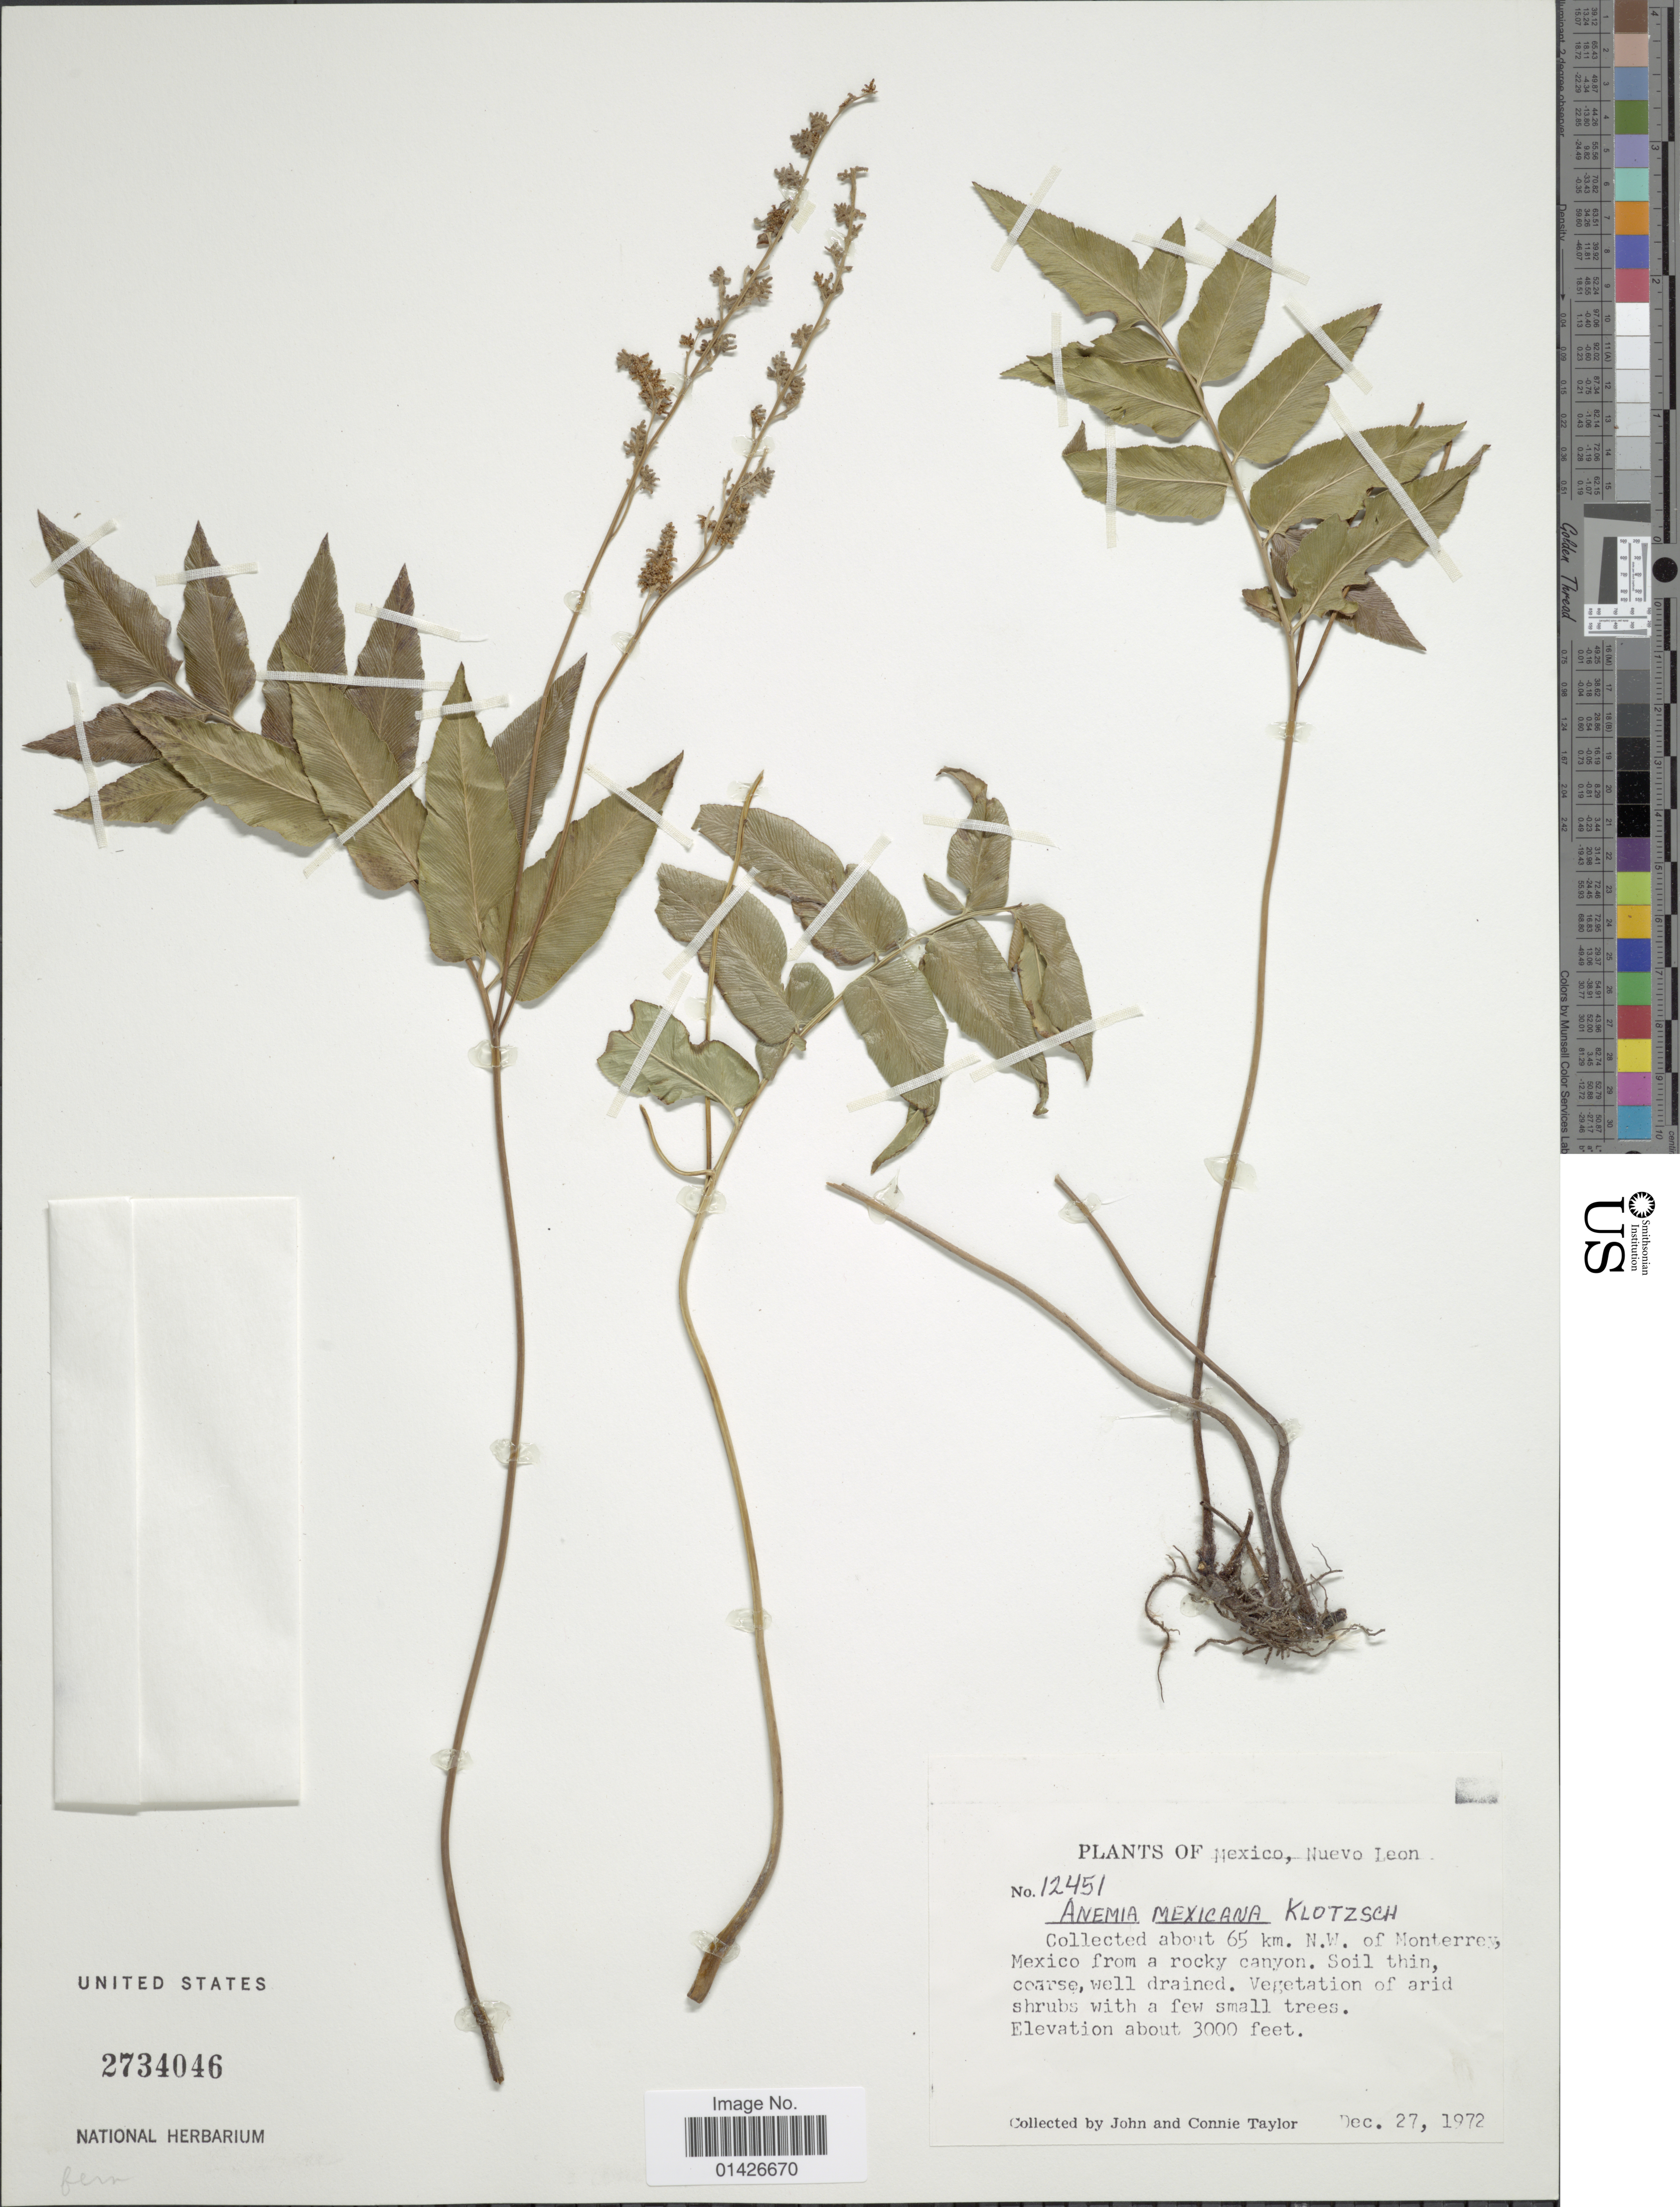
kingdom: Plantae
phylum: Tracheophyta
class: Polypodiopsida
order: Schizaeales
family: Anemiaceae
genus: Anemia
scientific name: Anemia mexicana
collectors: J. Taylor & C. Taylor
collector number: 12451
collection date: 1972-12-27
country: Mexico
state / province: Nuevo León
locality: About 65 km. N.W. of Monterrey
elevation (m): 914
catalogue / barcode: US 2734046